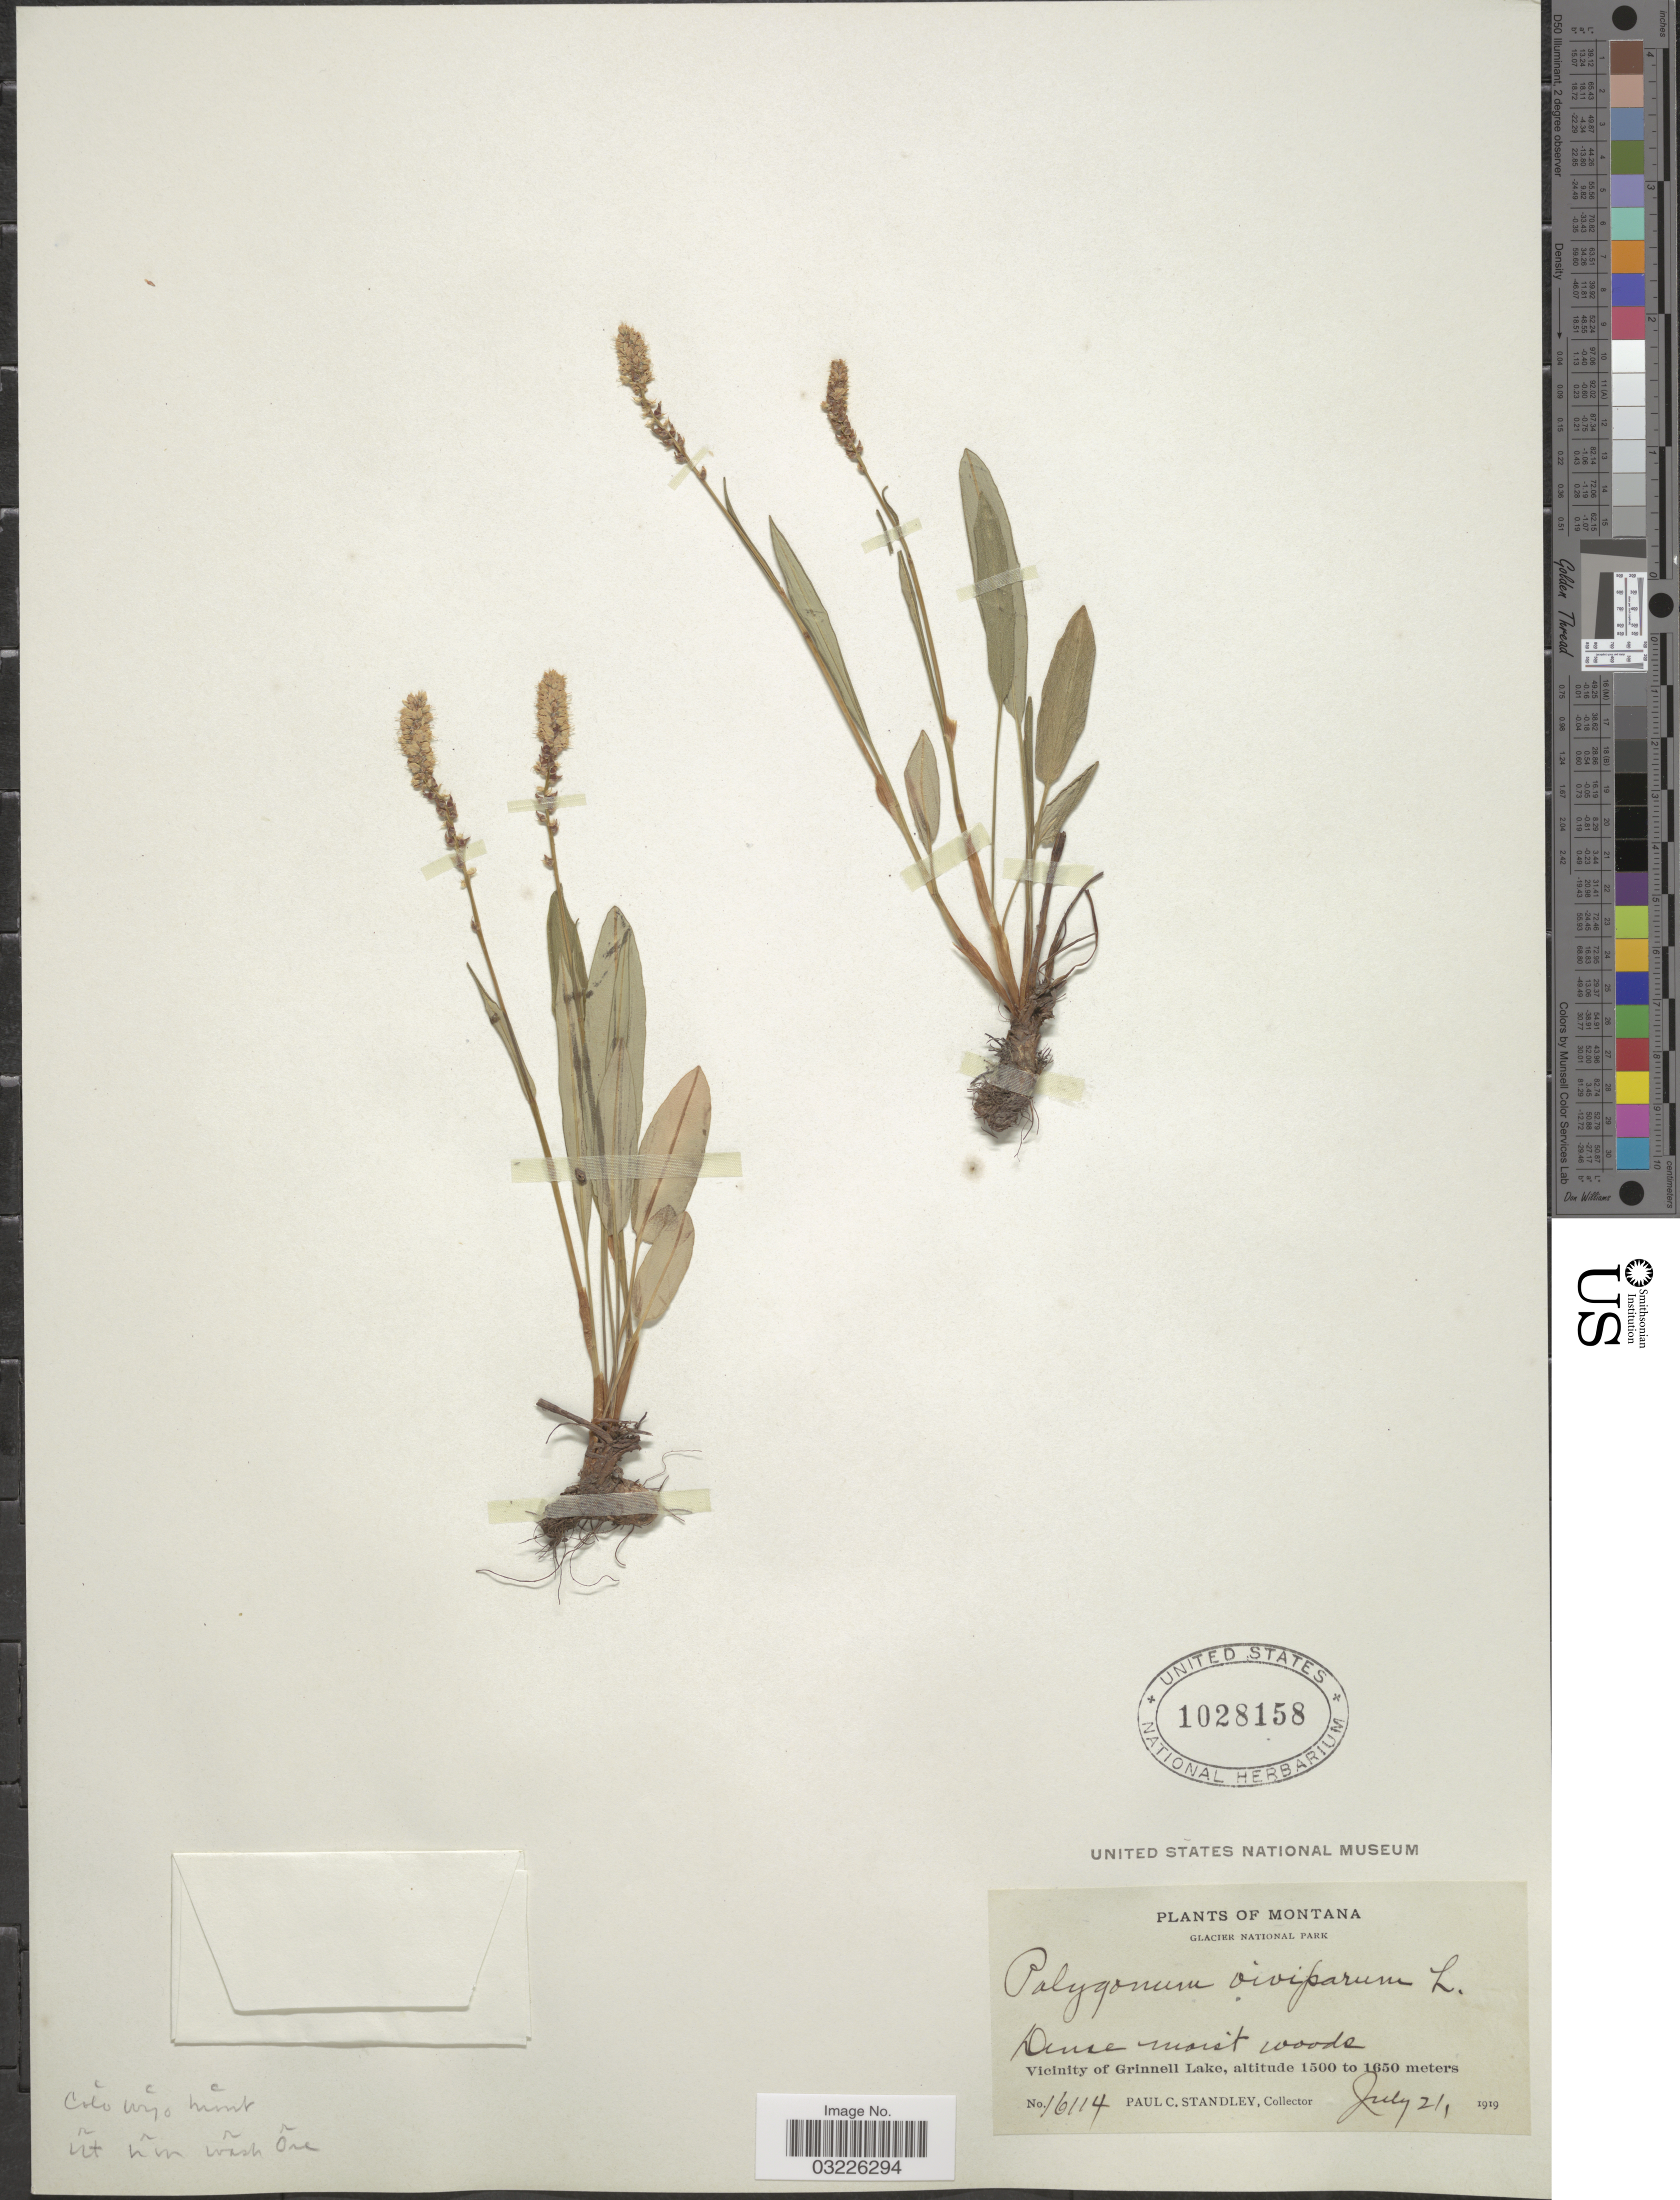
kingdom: Plantae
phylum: Tracheophyta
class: Magnoliopsida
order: Caryophyllales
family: Polygonaceae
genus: Bistorta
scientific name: Bistorta vivipara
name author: (L.) Delarbre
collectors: P. C. Standley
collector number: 16114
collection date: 1919-07-21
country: United States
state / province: Montana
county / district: Glacier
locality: Glacier National Park, Vicinity of Grinnell Lake.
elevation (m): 1500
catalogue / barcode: US 1028158